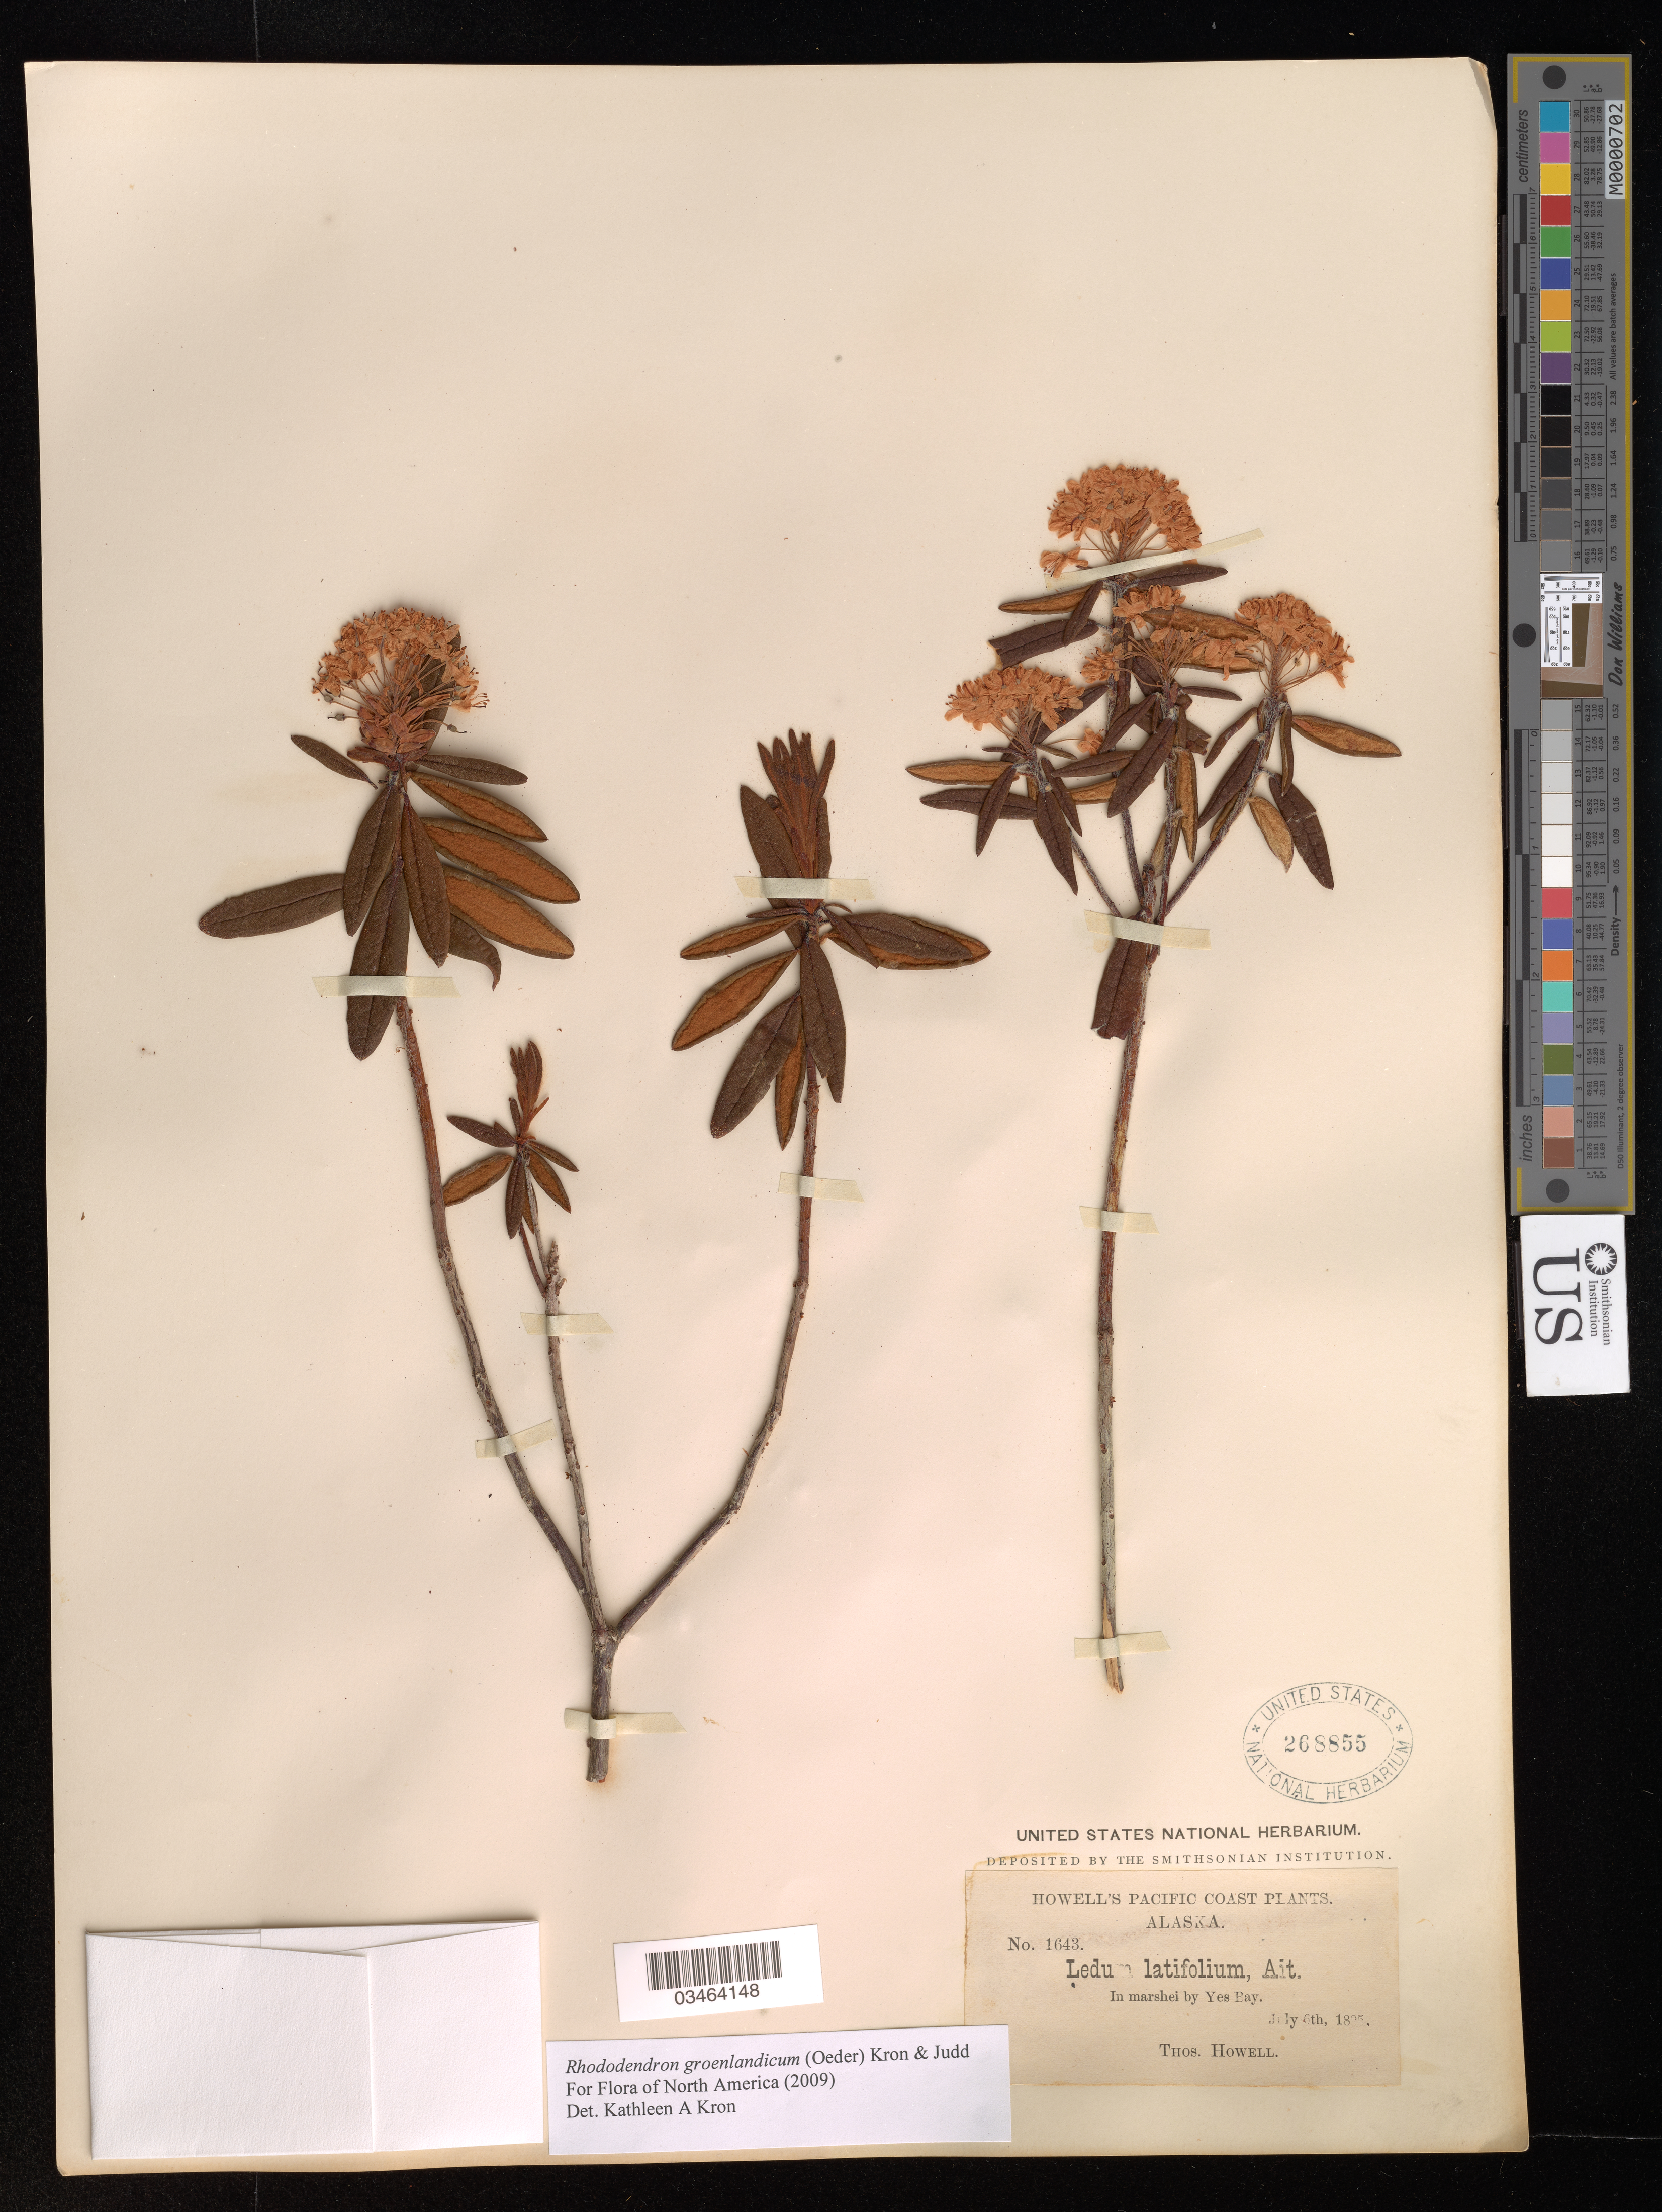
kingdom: Plantae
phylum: Tracheophyta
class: Magnoliopsida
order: Ericales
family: Ericaceae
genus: Rhododendron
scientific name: Rhododendron groenlandicum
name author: (Oeder) Kron & Judd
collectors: T. J. Howell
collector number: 1643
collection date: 1825-07-06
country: United States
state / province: Alaska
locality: Pacific Coast. In marshei by Yves Bay.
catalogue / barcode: US 268855